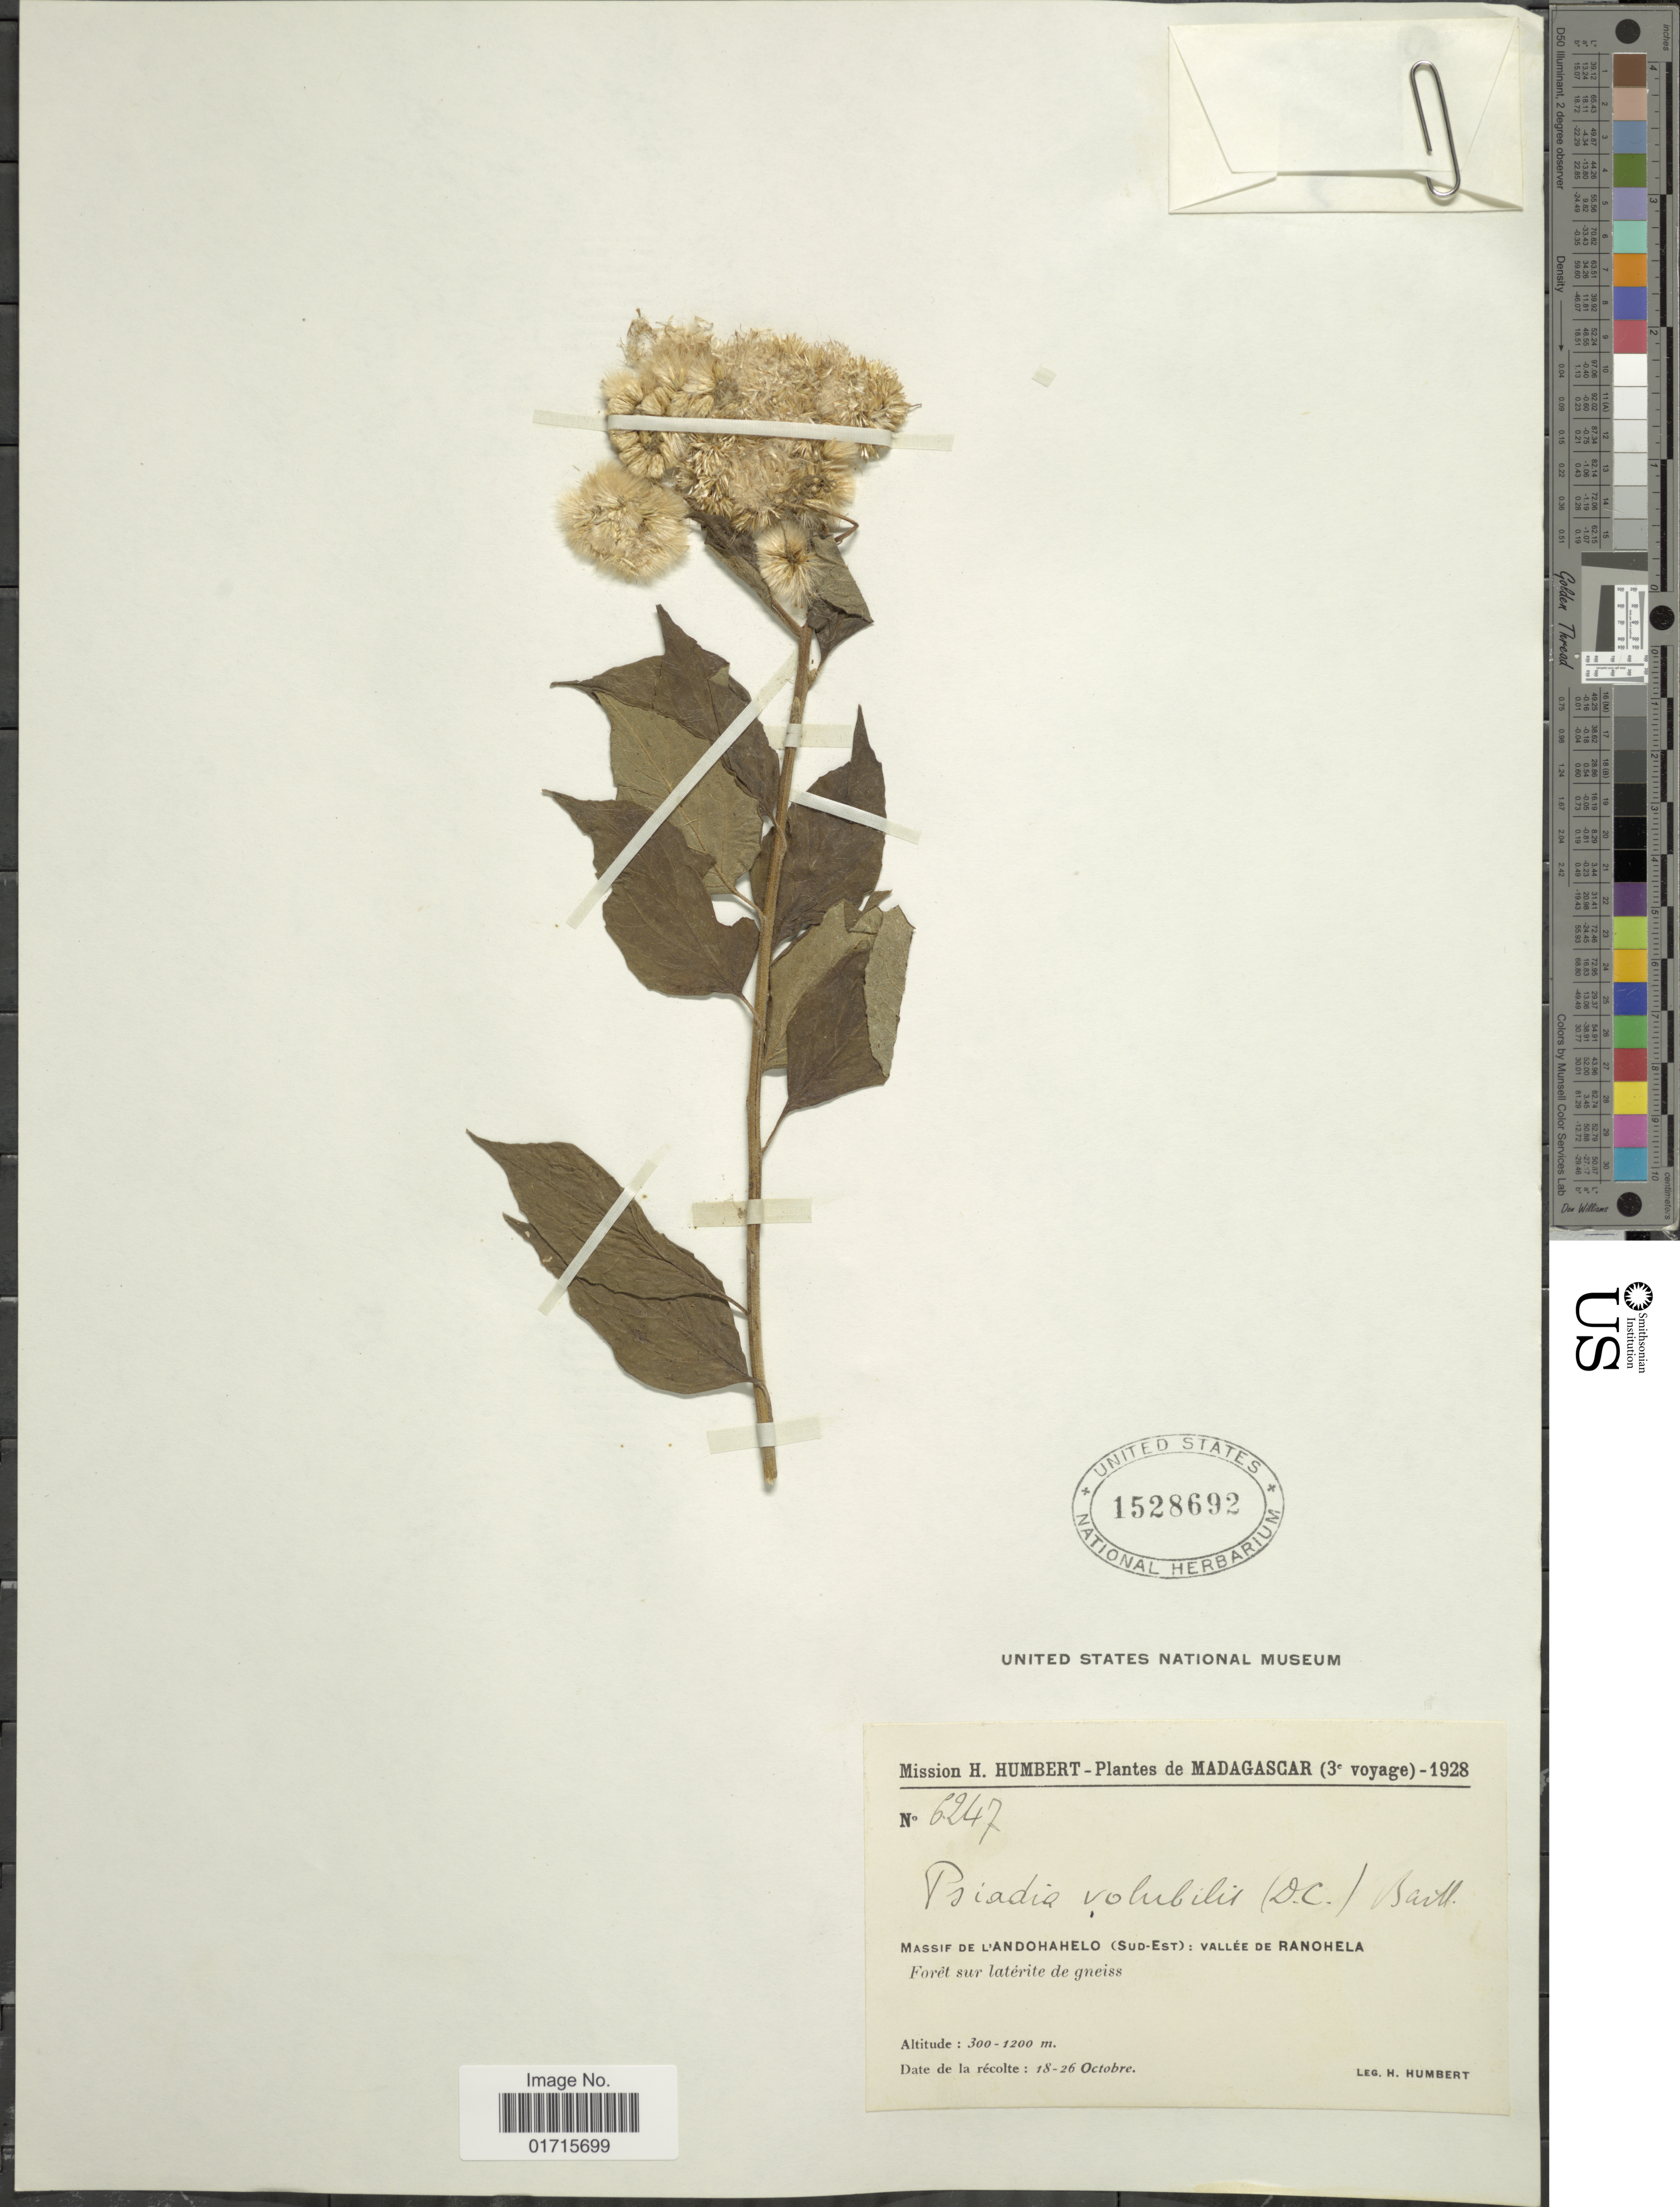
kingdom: Plantae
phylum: Tracheophyta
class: Magnoliopsida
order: Asterales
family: Asteraceae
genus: Psiadia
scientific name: Psiadia volubilis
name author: (DC.) Baill. ex Humbert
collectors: H. Humbert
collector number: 6247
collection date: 1928-10-18/1928-10-26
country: Madagascar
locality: Madagascar. Massif de l'Andohahelo(Sud-Est): Valle de Ranohela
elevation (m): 300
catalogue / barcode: US 1528692